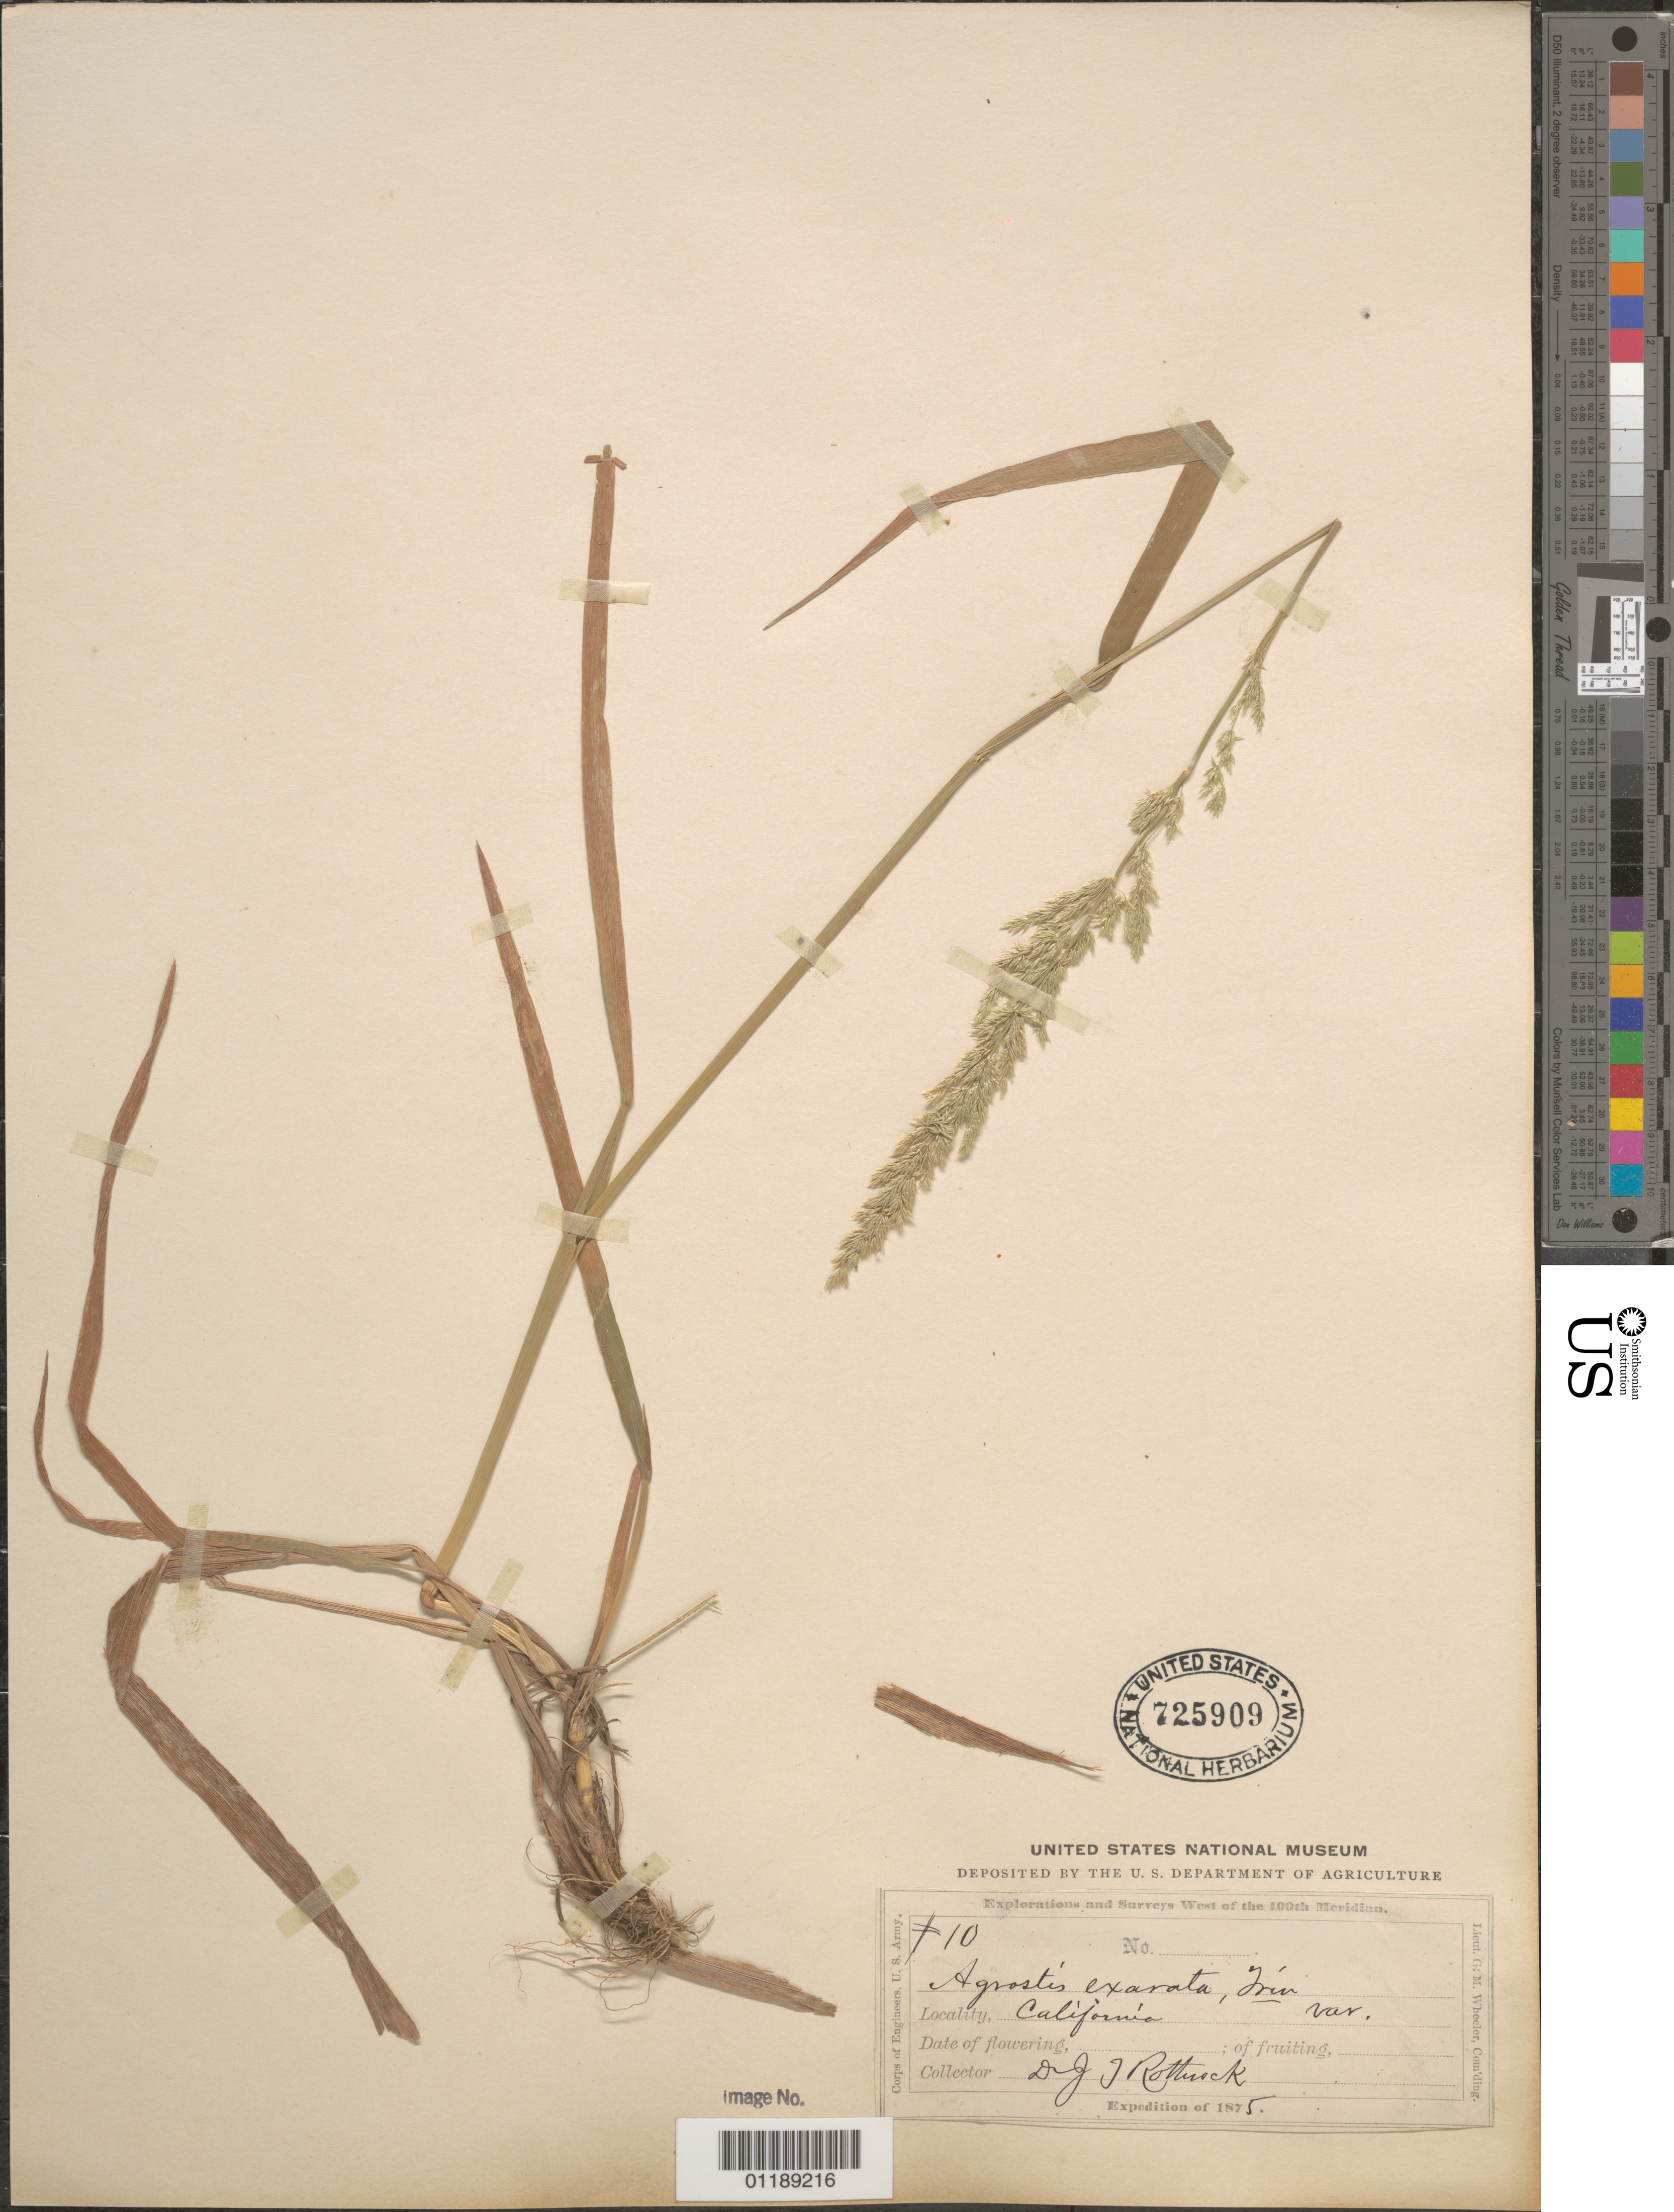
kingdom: Plantae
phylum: Tracheophyta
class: Liliopsida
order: Poales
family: Poaceae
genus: Agrostis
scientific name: Agrostis exarata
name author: Trin.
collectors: J. T. Rothrock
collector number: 10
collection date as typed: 1875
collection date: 1875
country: United States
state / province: California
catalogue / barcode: US 725909